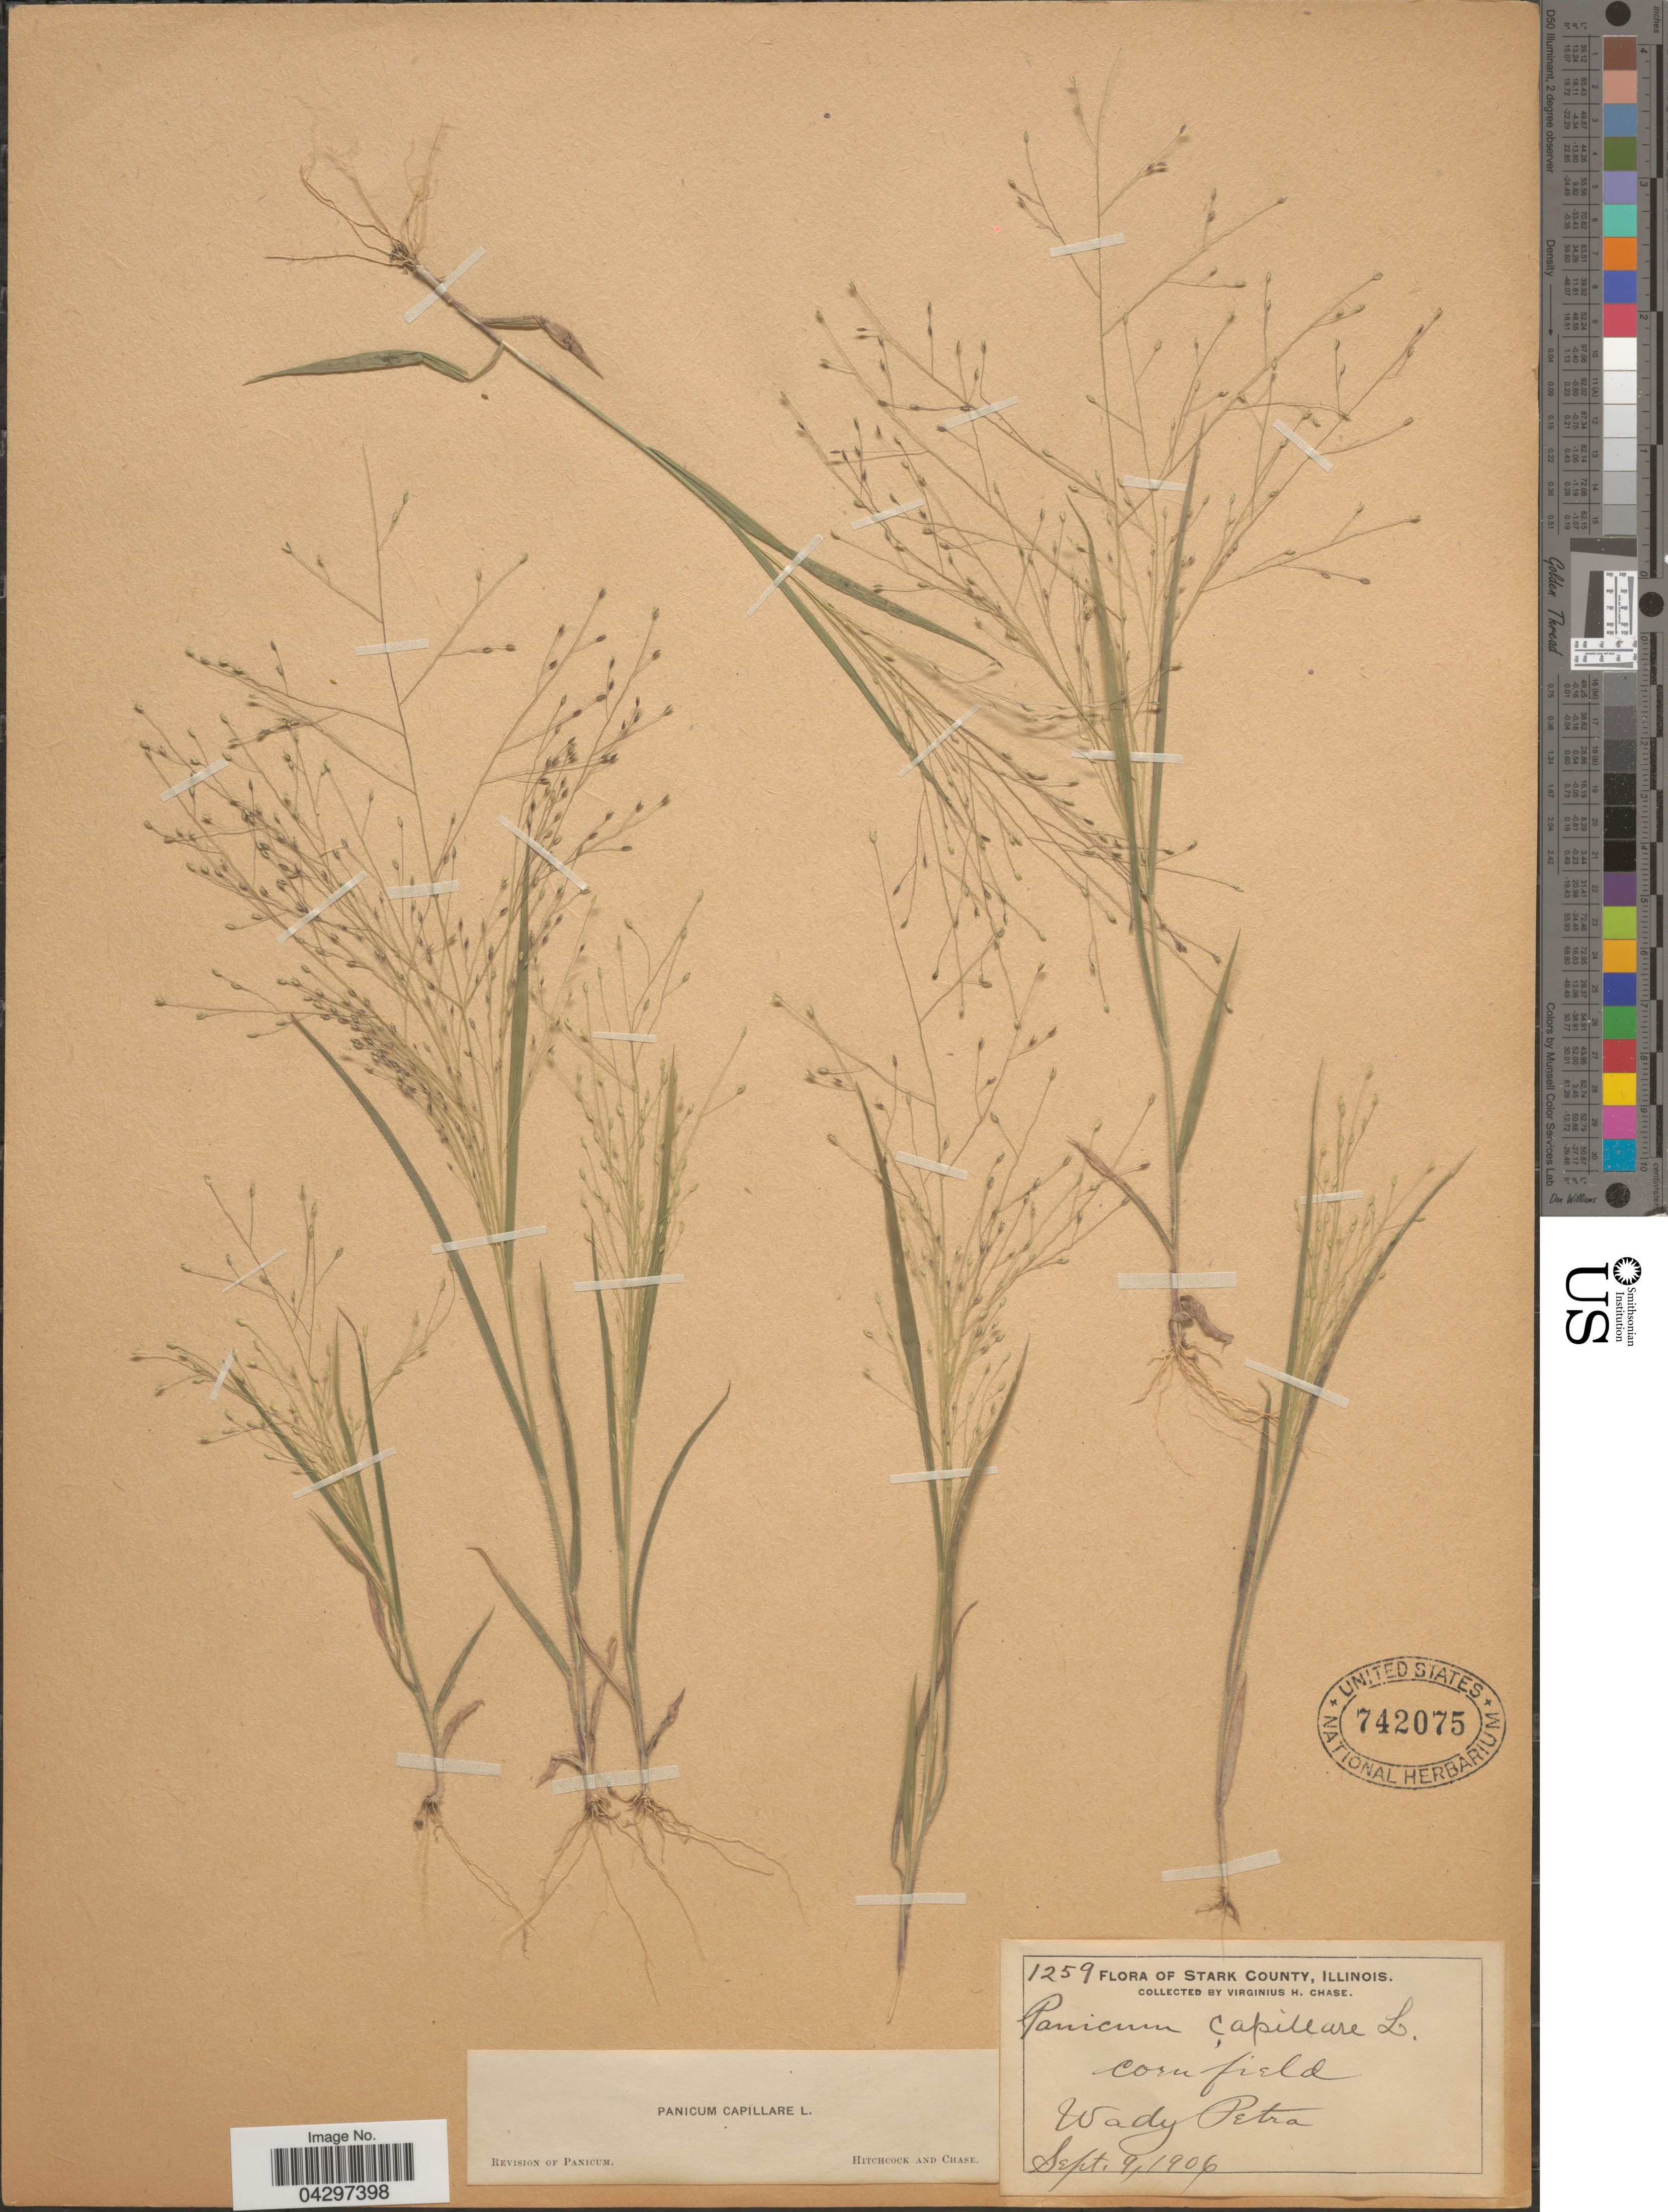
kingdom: Plantae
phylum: Tracheophyta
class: Liliopsida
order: Poales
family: Poaceae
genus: Panicum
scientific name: Panicum capillare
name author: L.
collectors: V. H. Chase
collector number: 1259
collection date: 1906-09-09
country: United States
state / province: Illinois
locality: Stark County. Corn field. Wady Petra.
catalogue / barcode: US 742075